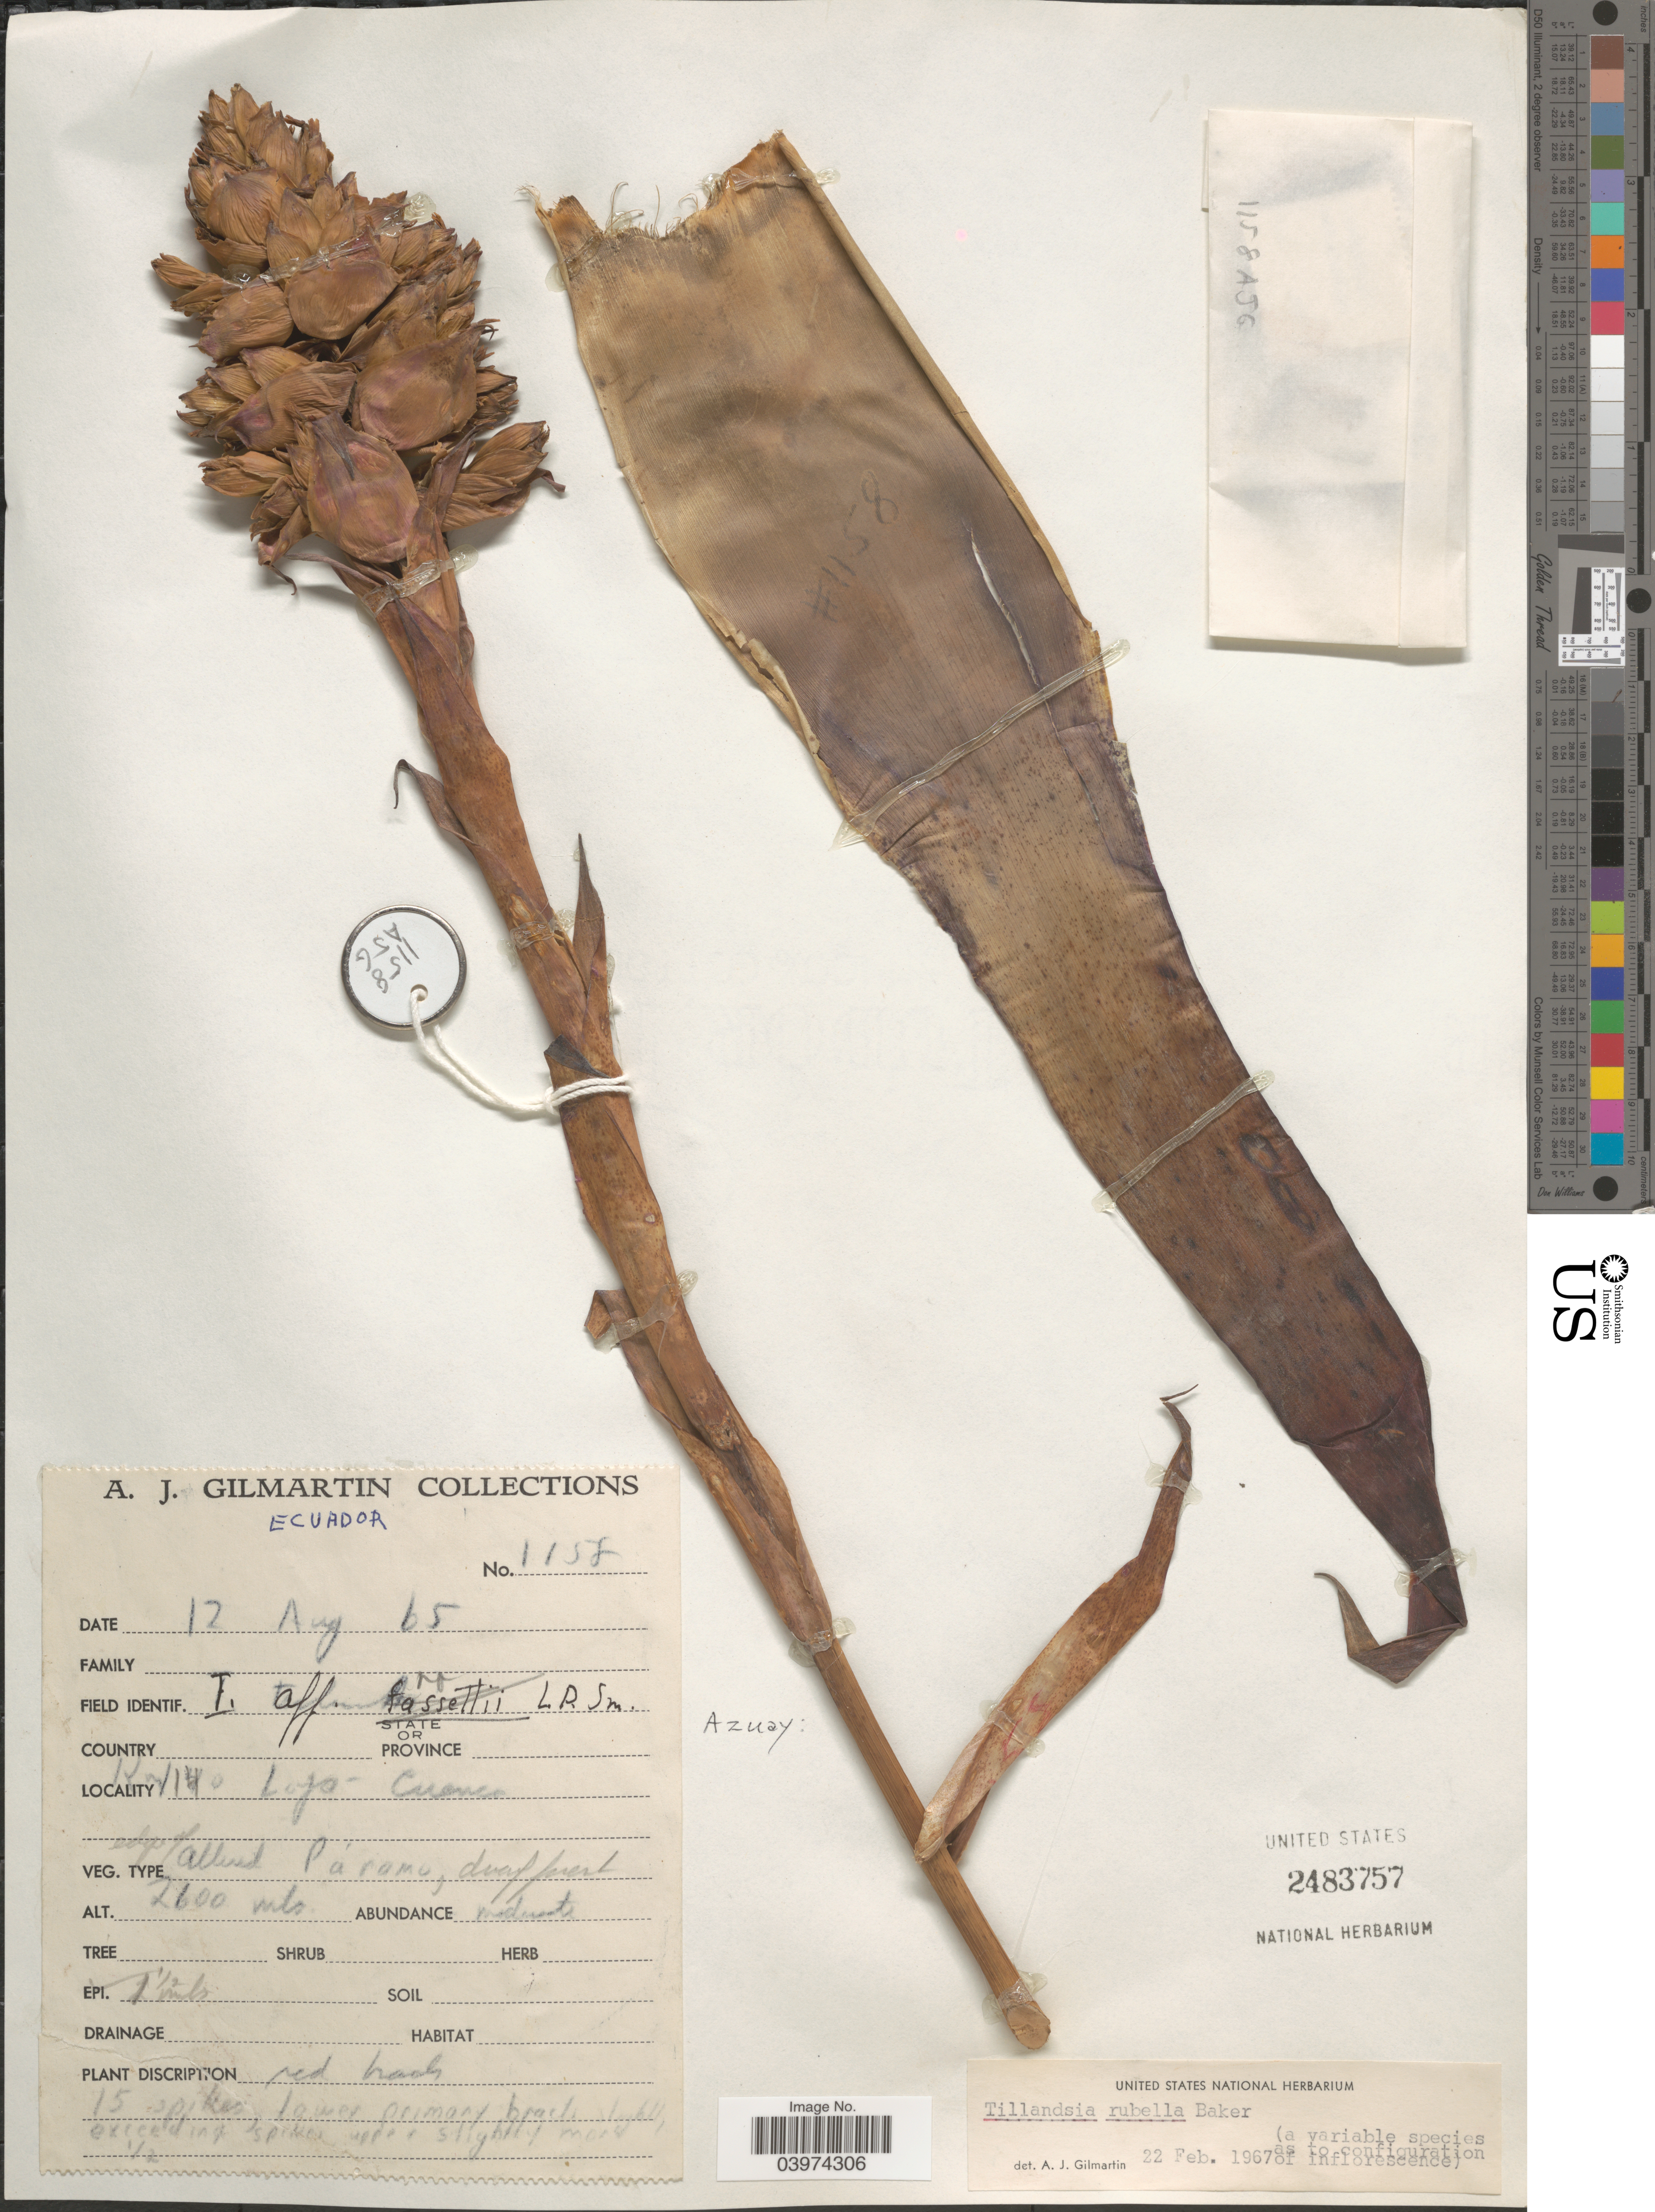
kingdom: Plantae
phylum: Tracheophyta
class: Liliopsida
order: Poales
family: Bromeliaceae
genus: Tillandsia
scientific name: Tillandsia rubella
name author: Baker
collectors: A. J. Gilmartin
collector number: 1157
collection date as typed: Transcribed d/m/y: 12/8/65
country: Ecuador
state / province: Azuay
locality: Km 140 Loja - Cuenca.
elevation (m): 2600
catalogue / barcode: US 2483757